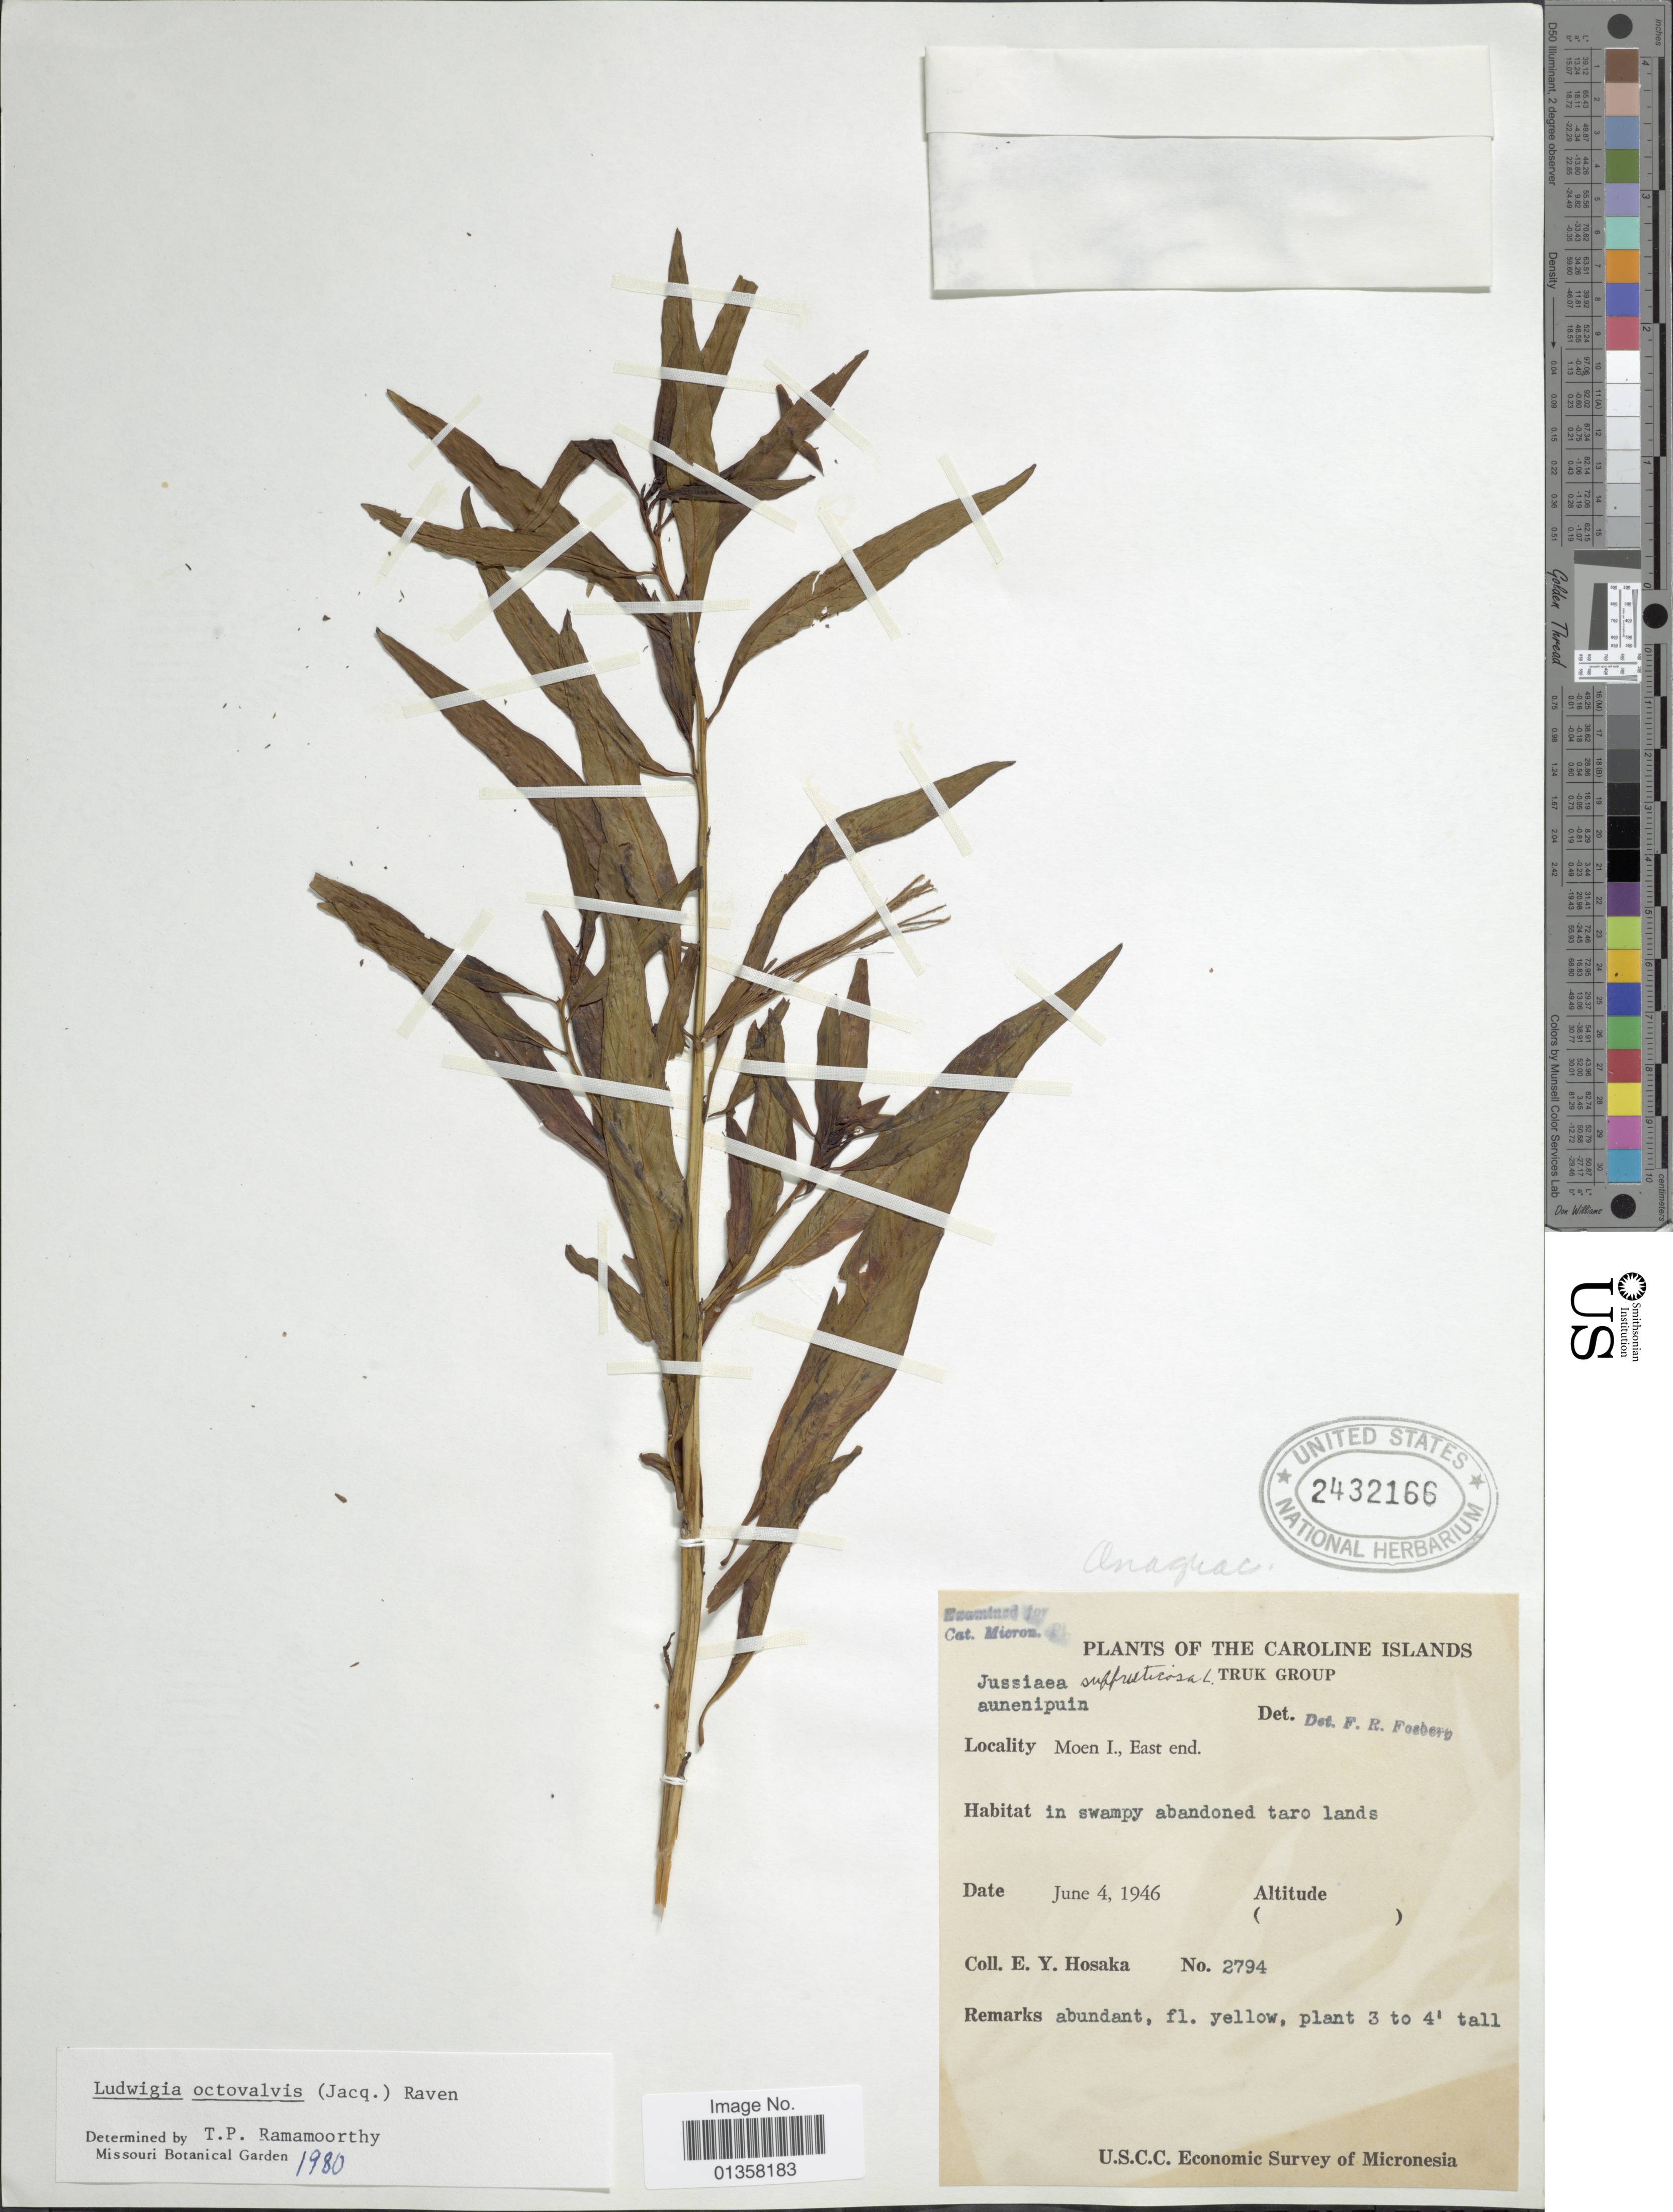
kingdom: Plantae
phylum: Tracheophyta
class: Magnoliopsida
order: Myrtales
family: Onagraceae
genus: Ludwigia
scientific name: Ludwigia octovalvis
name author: (Jacq.) P.H. Raven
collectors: E. Y. Hosaka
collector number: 2794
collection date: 1946-06-04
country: Micronesia, Federated States of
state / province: Truk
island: Moen [Wono]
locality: The Caroline Islands, Moen I., East end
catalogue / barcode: US 2432166